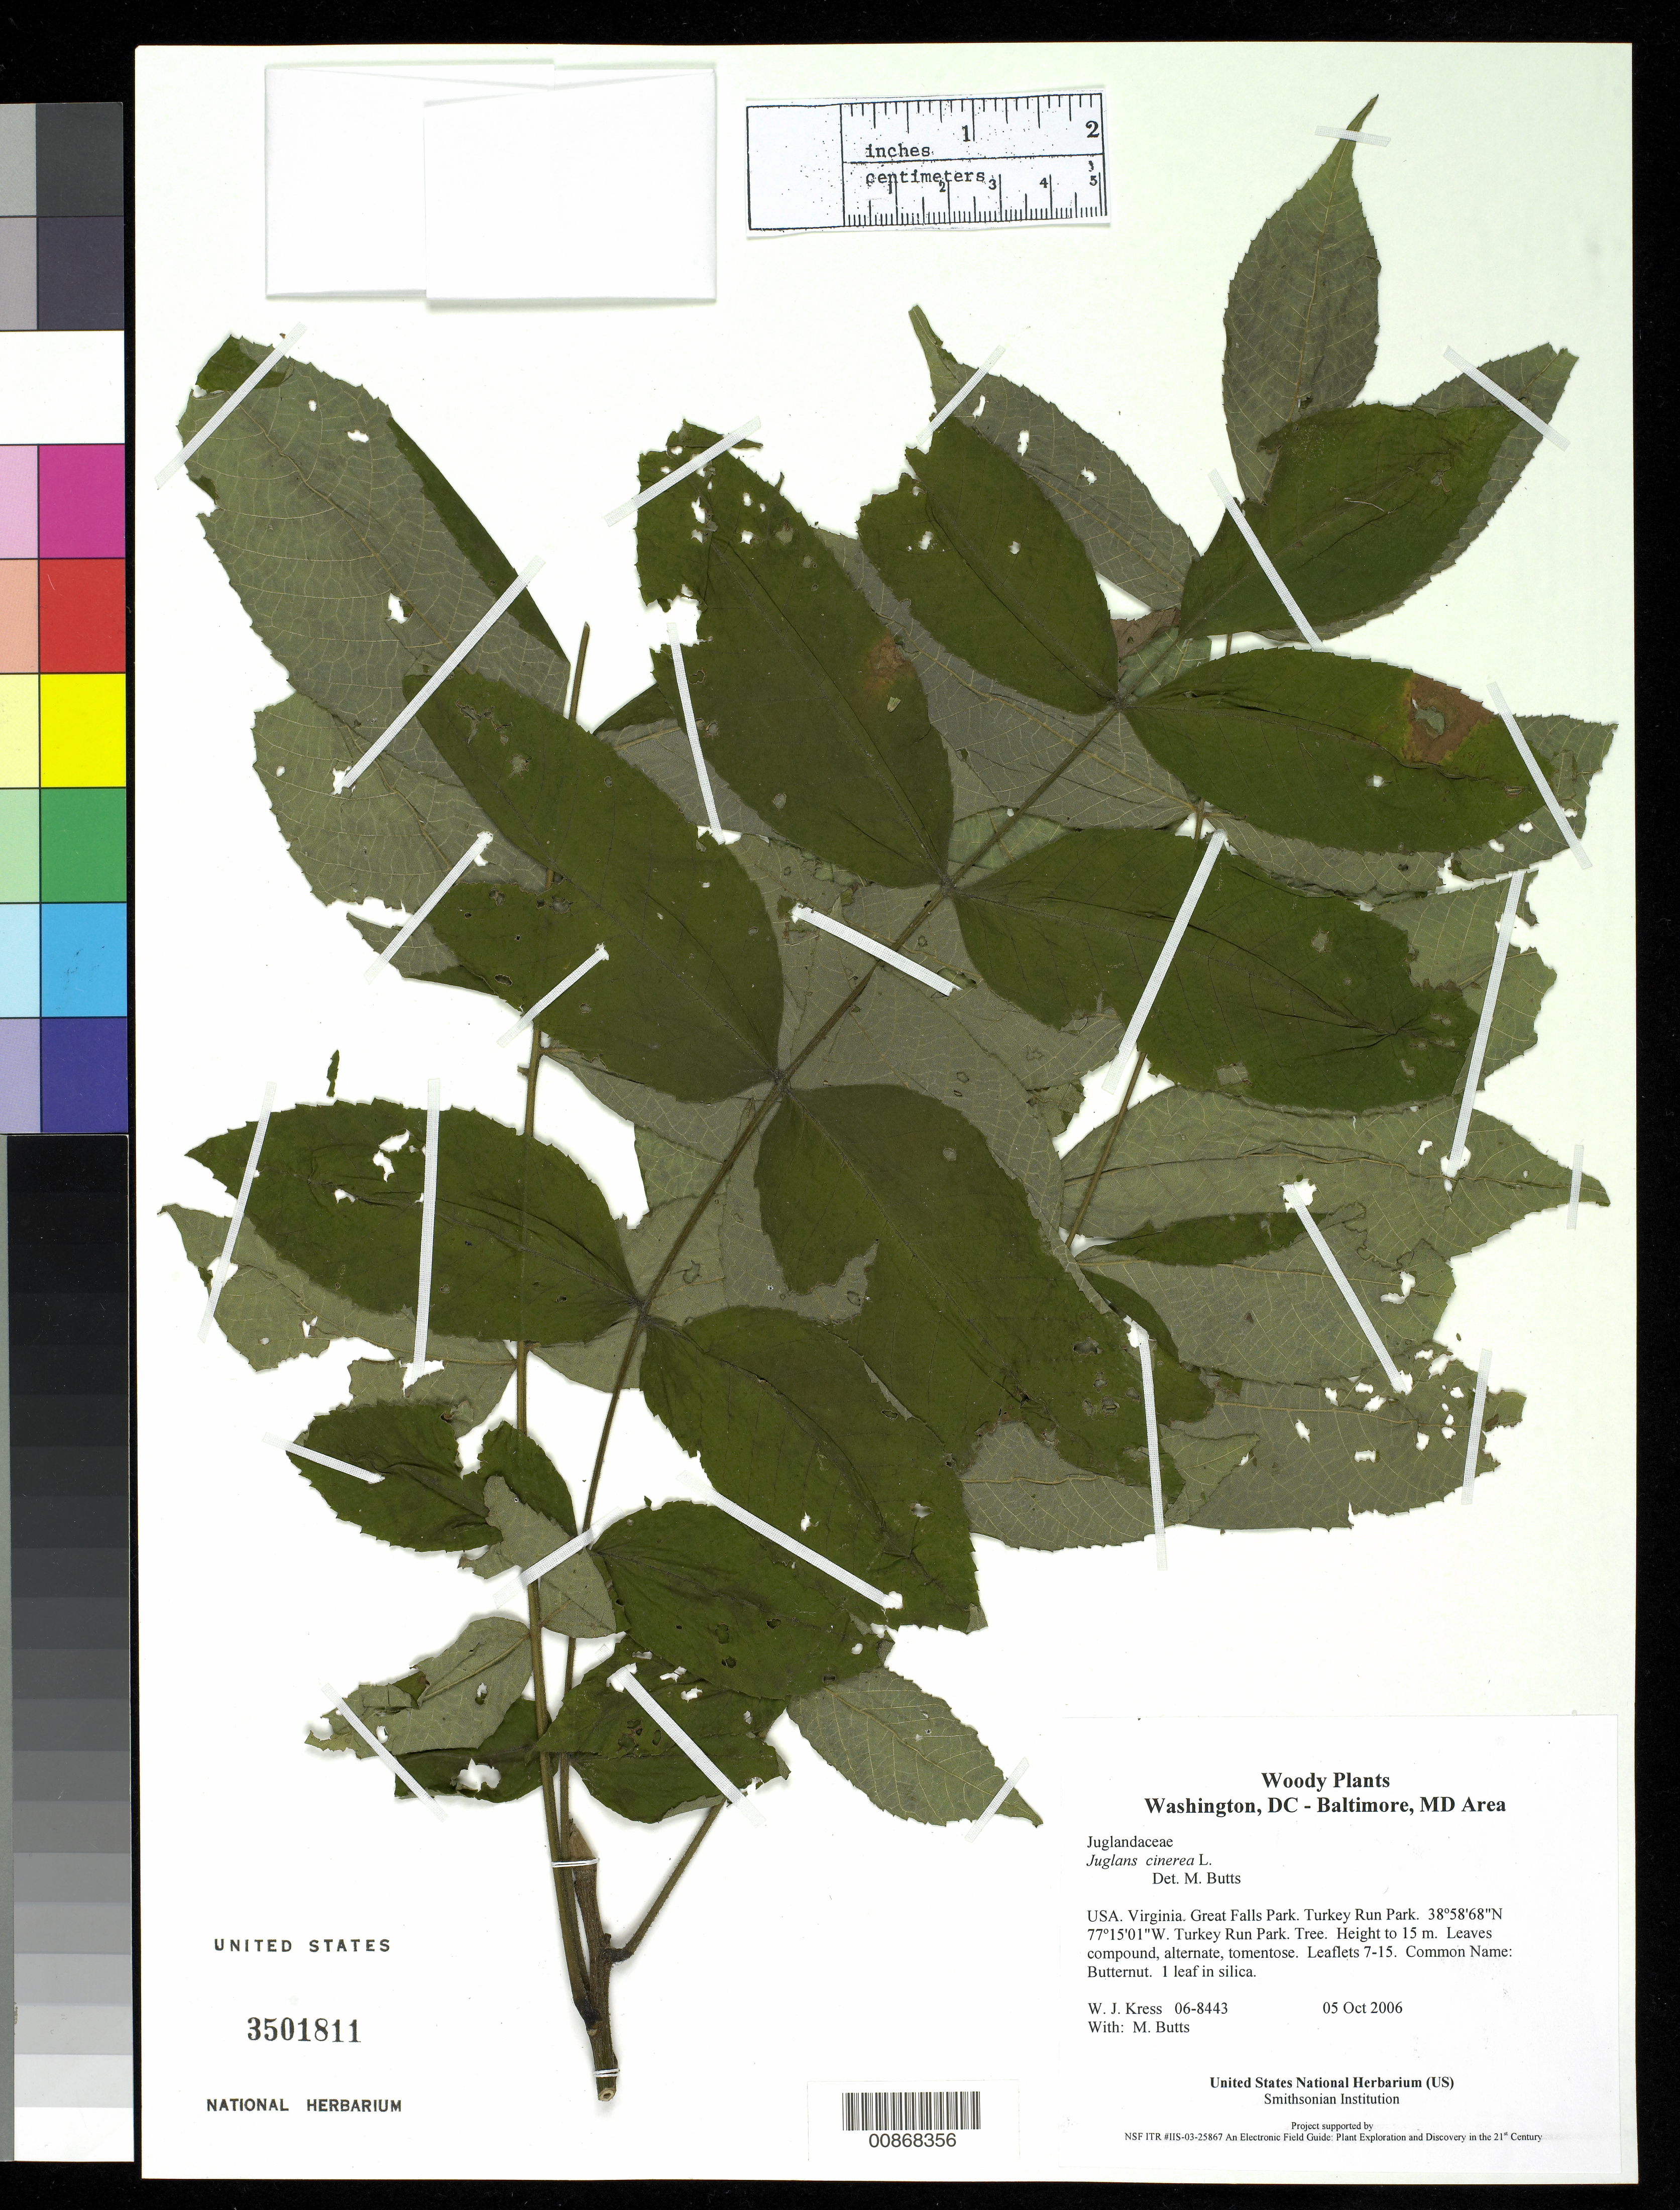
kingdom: Plantae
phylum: Tracheophyta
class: Magnoliopsida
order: Fagales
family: Juglandaceae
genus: Juglans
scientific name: Juglans cinerea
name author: L.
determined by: Butts, M. B.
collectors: W. J. Kress & M. B. Butts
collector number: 06-8443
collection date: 2006-10-05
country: United States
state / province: Virginia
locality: Turkey Run Park, Great Falls Park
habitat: Turkey Run Park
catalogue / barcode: US 3501881